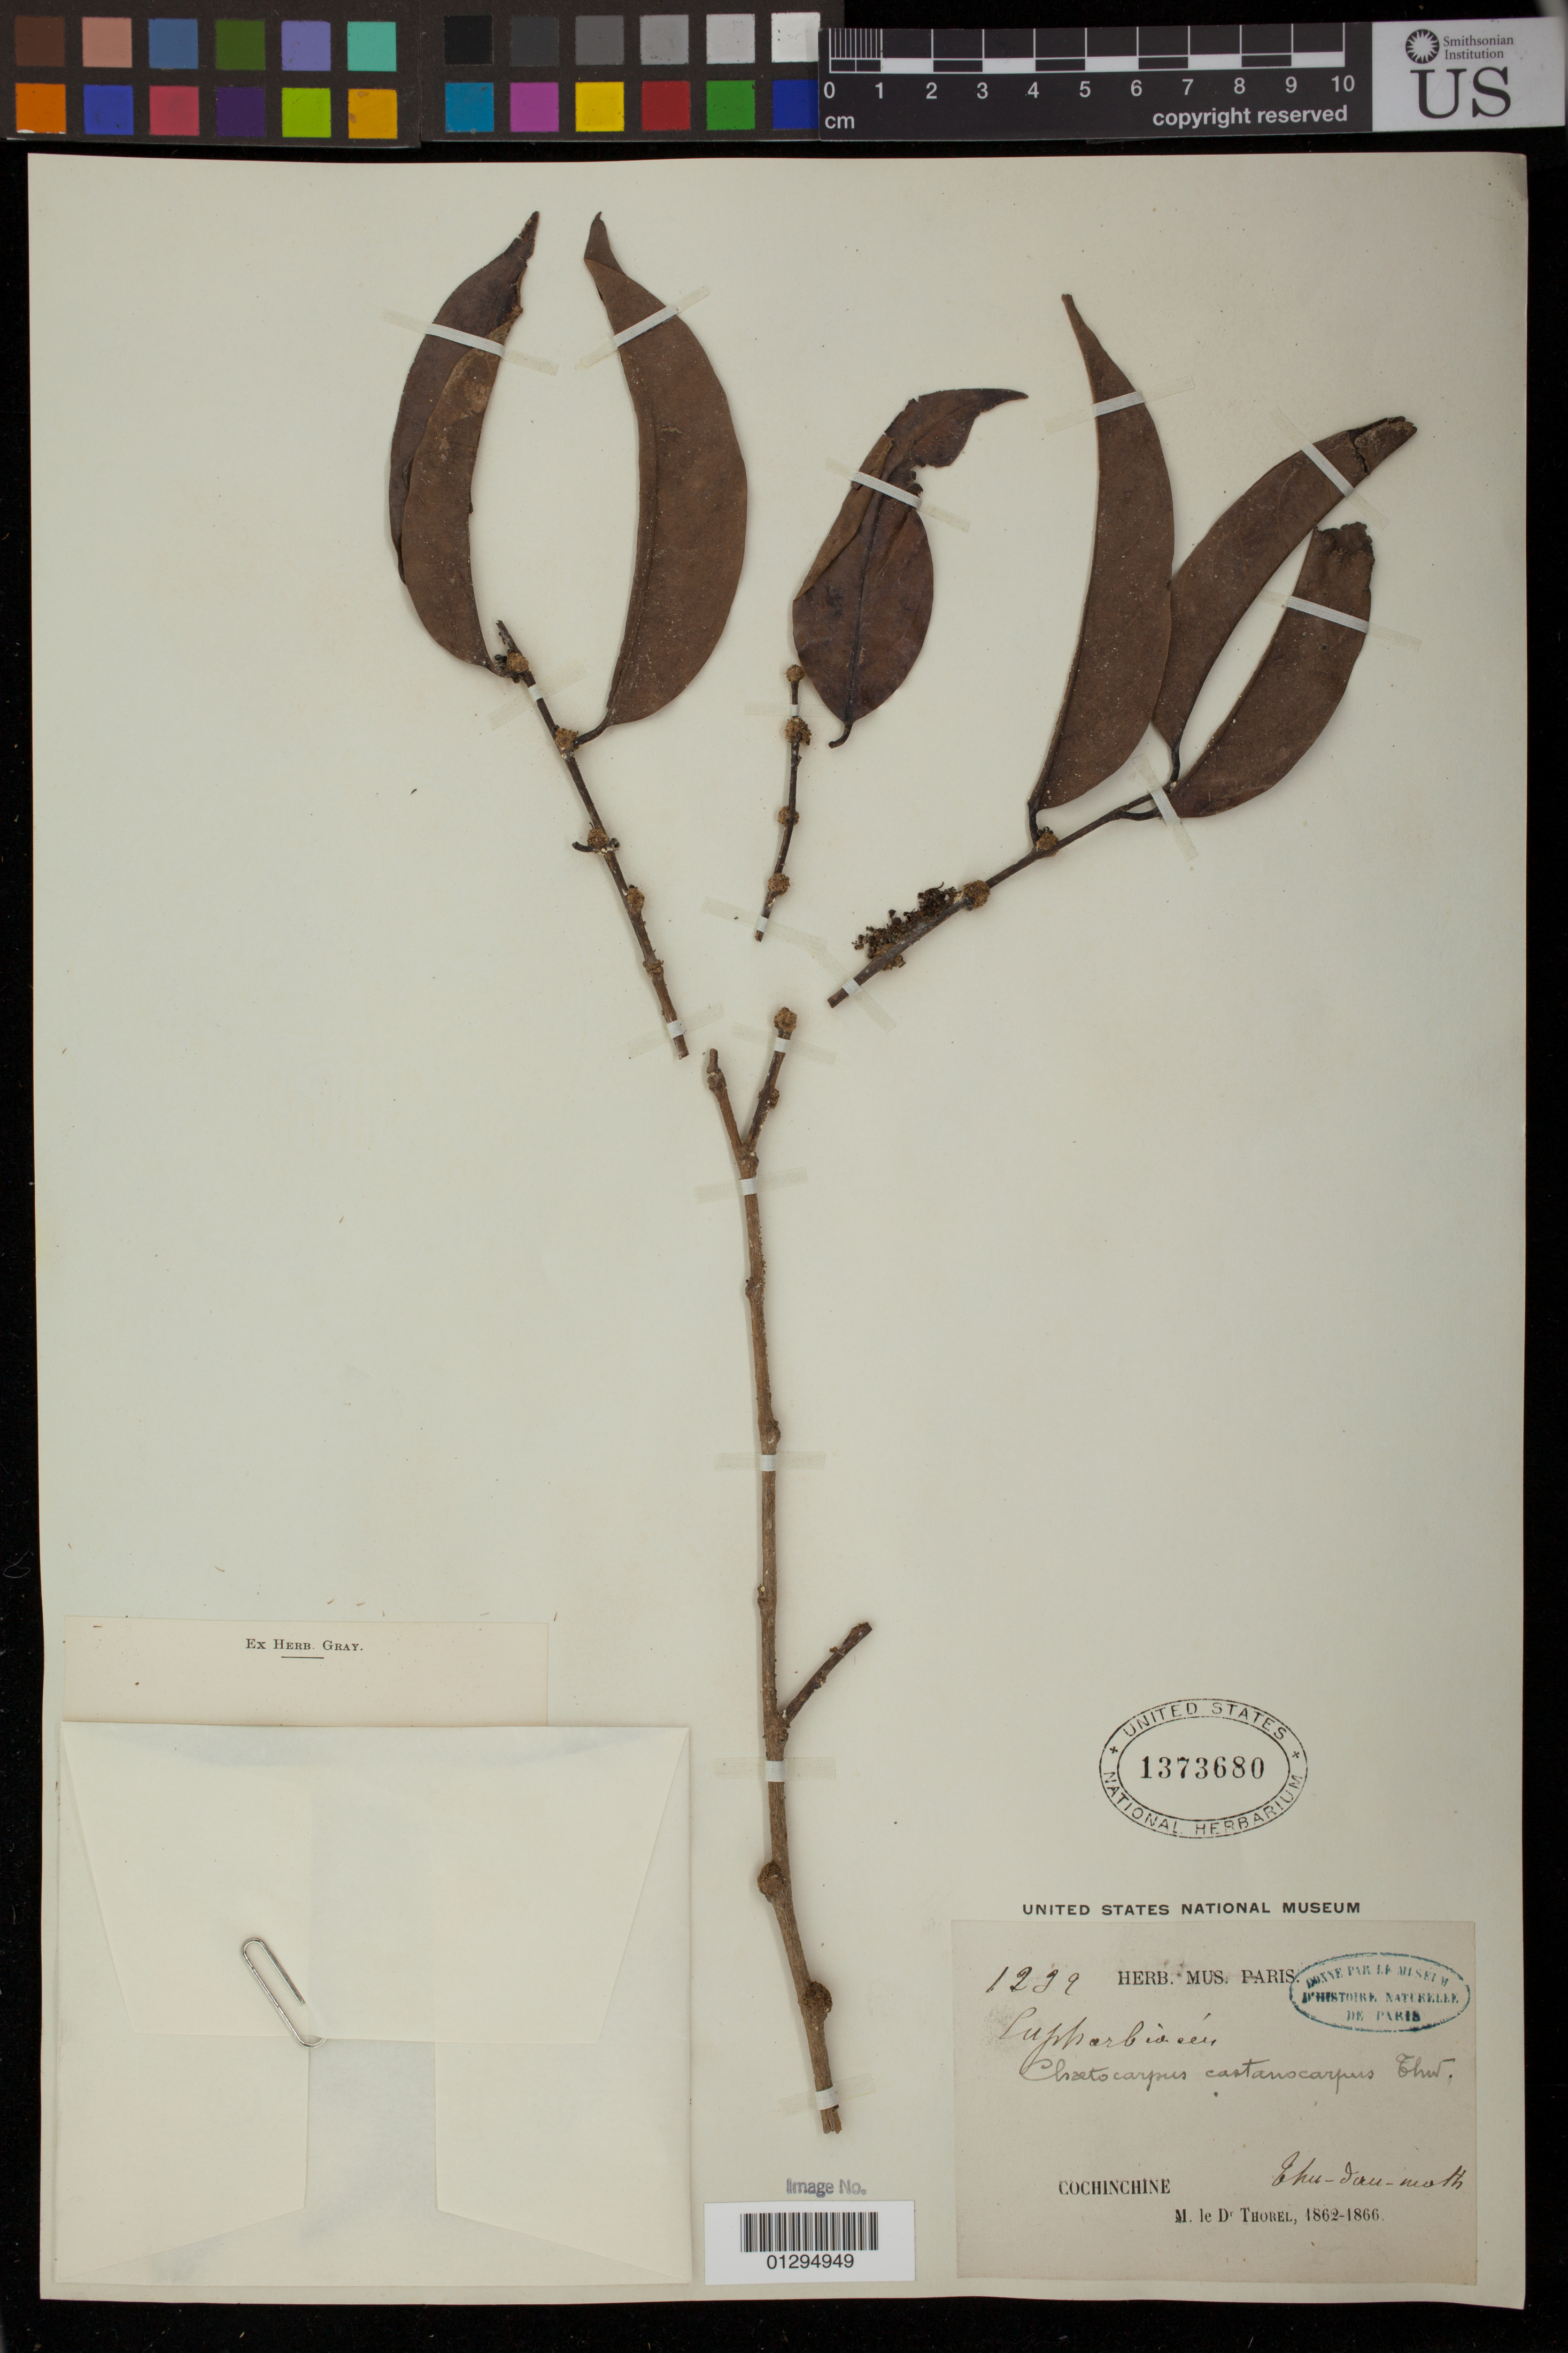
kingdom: Plantae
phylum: Tracheophyta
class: Magnoliopsida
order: Malpighiales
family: Peraceae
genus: Chaetocarpus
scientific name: Chaetocarpus castanocarpus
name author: (Roxb.) Thwaites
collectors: C. Thorel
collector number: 1299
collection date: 1862/1866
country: Vietnam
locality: Cochinchine. Zhu-dau-moth.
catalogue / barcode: US 1373680